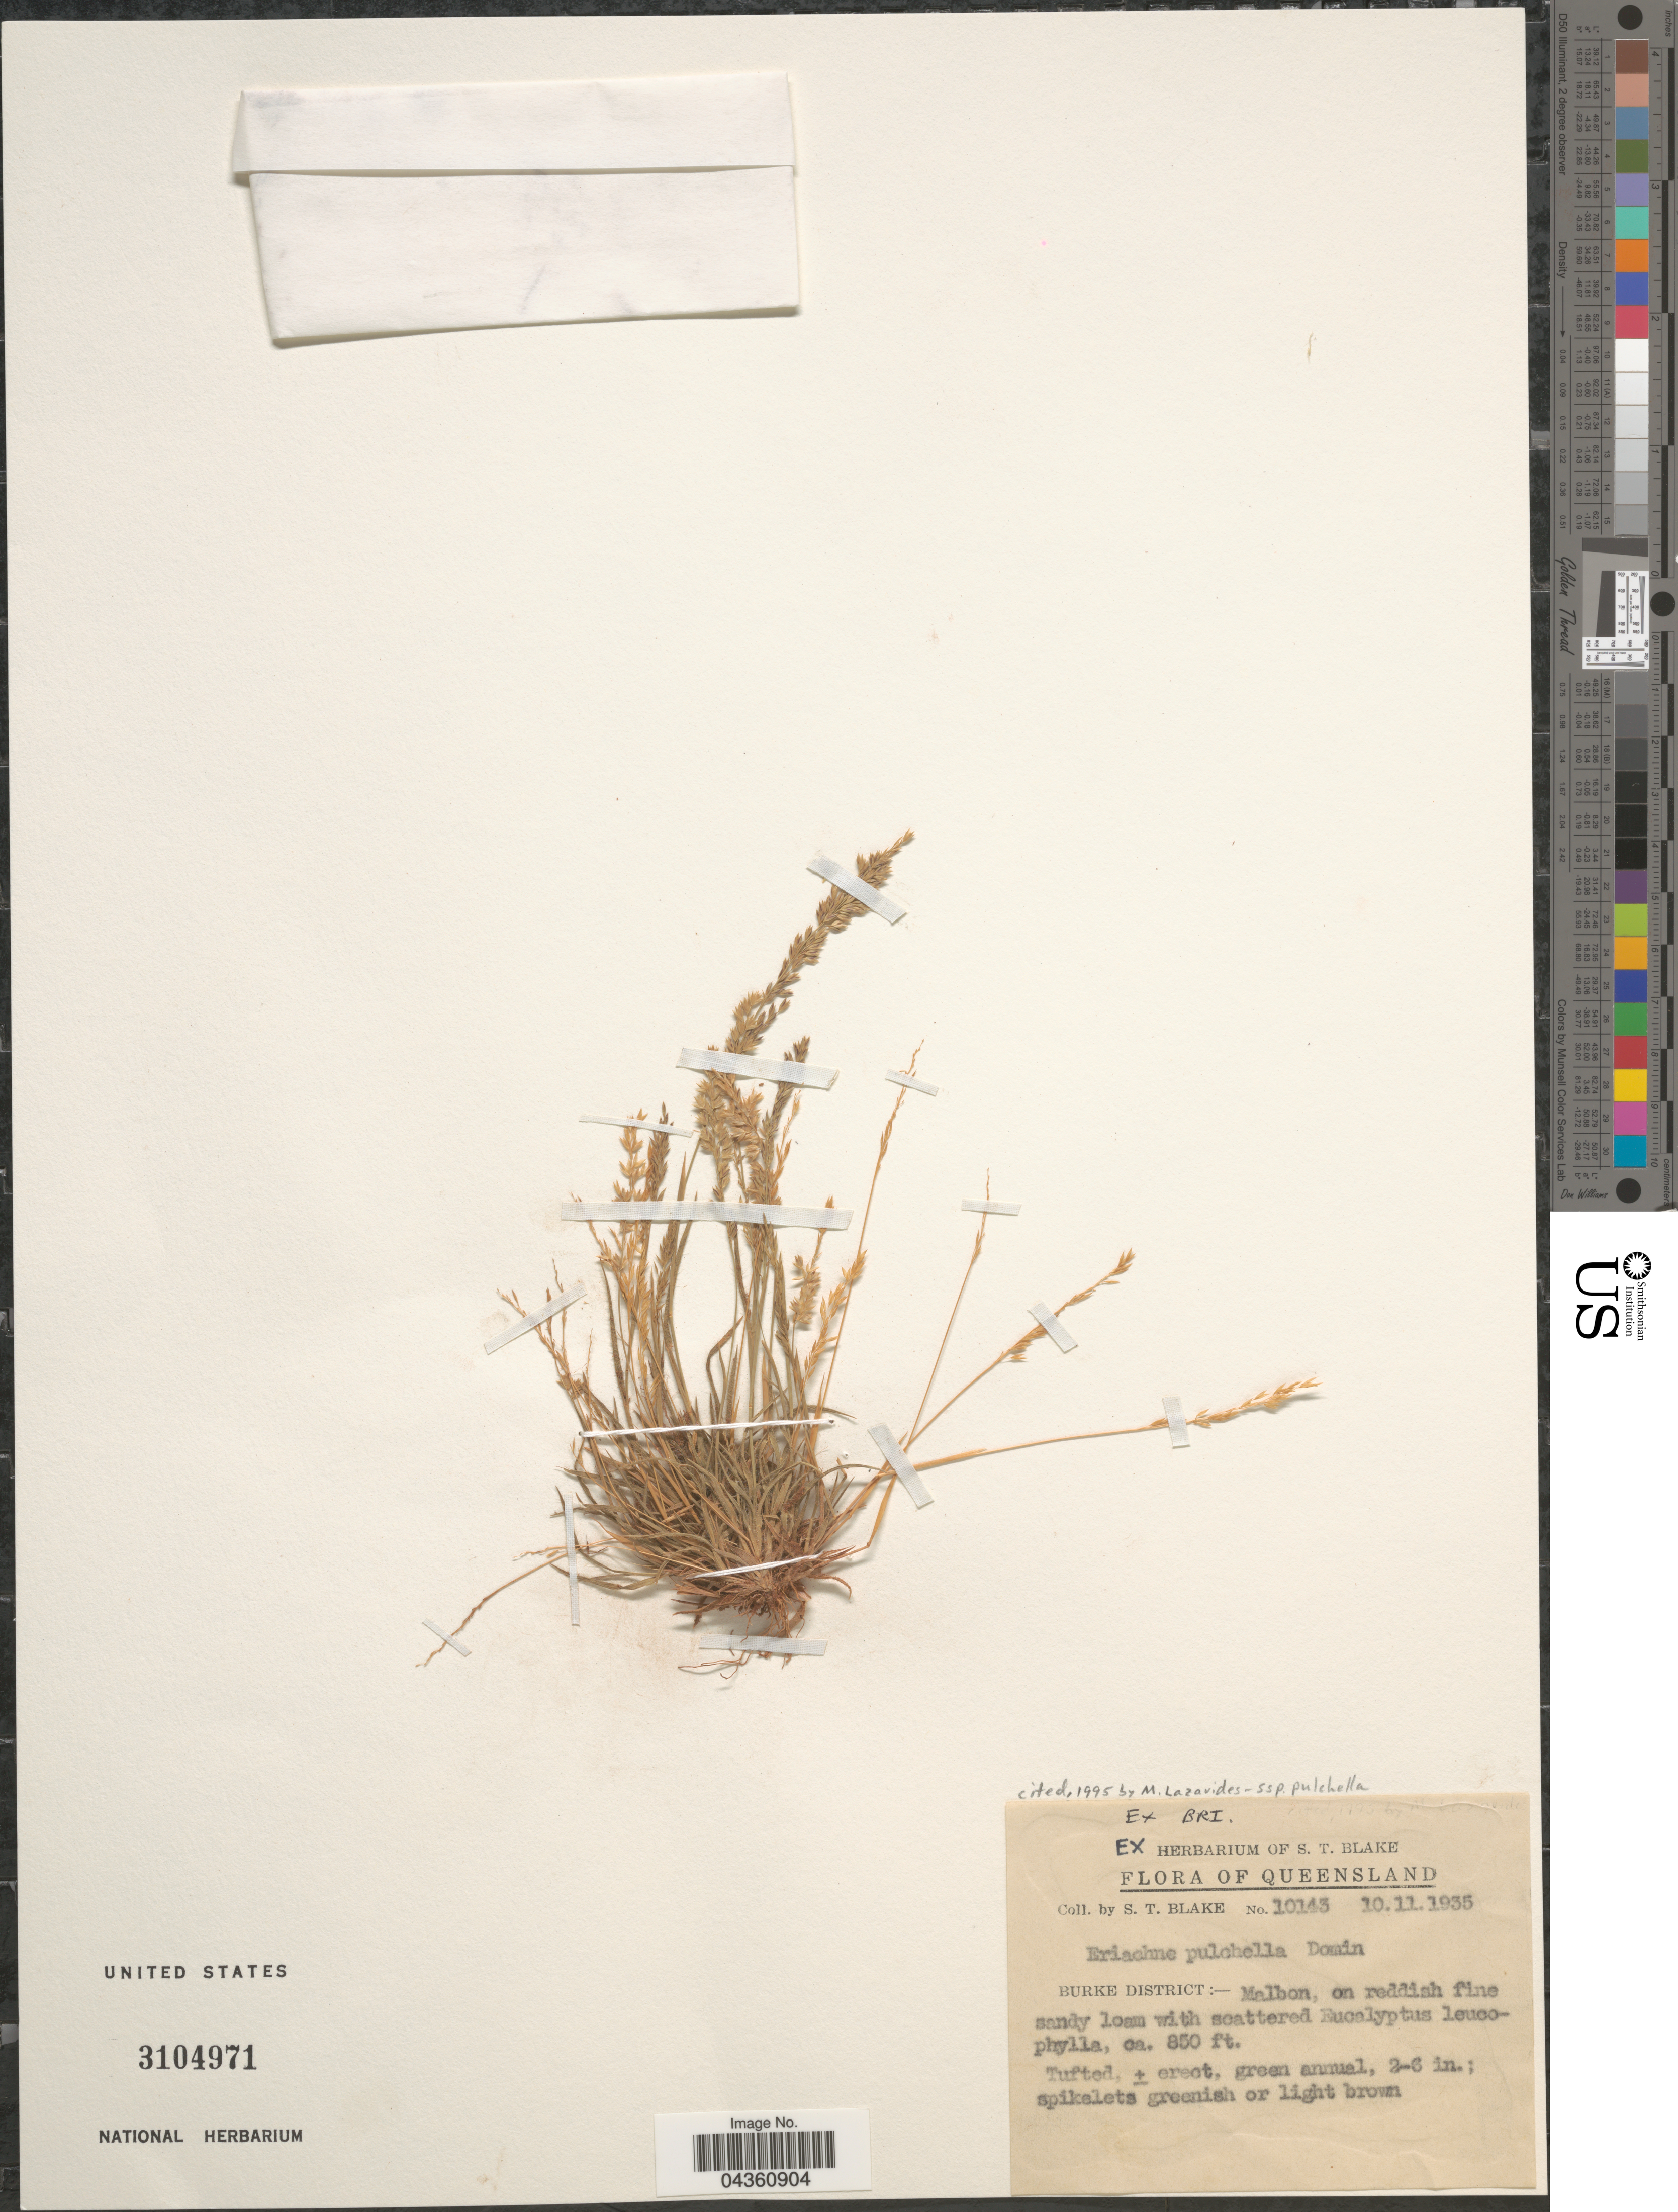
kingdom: Plantae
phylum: Tracheophyta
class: Liliopsida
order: Poales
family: Poaceae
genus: Eriachne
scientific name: Eriachne pulchella subsp. pulchella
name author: Domin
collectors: S. T. Blake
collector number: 10143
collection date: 1935-11-10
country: Australia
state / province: Queensland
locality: Burke District:- Malbon.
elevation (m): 259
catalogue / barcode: US 3104971